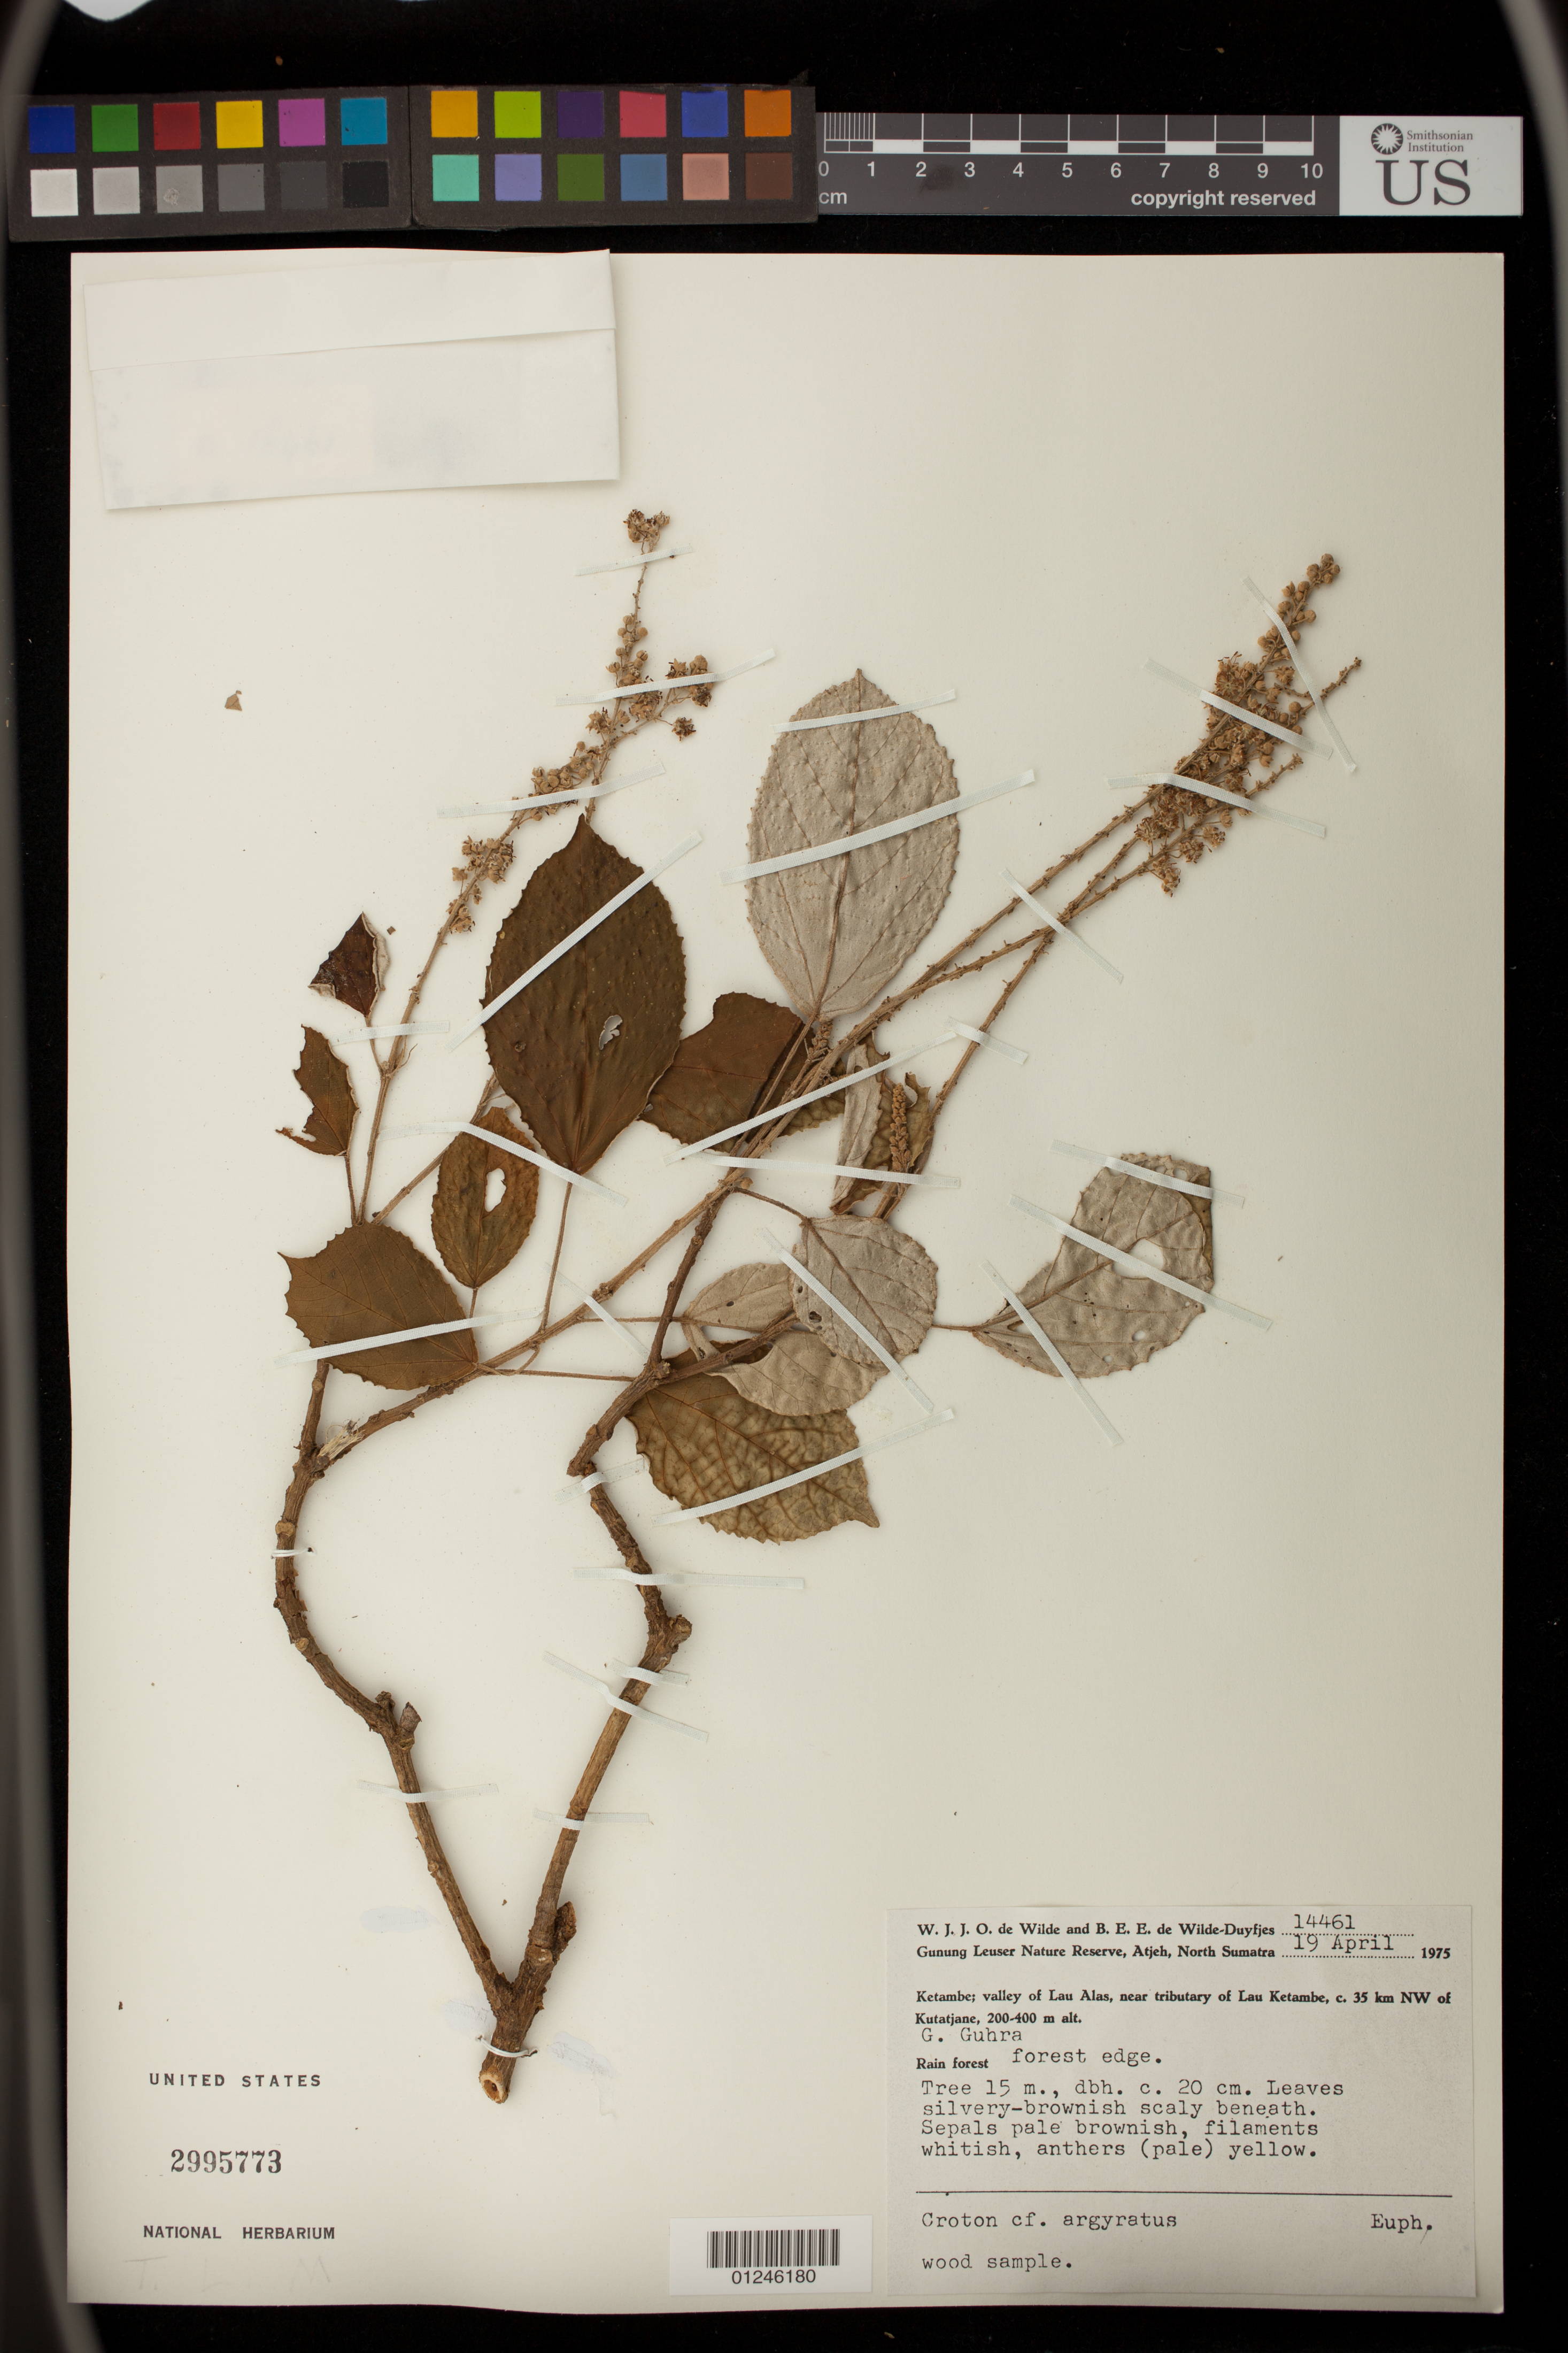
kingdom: Plantae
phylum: Tracheophyta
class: Magnoliopsida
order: Malpighiales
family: Euphorbiaceae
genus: Croton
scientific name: Croton argyratus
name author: Blume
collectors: W. J. de Wilde & B. E. de Wilde-Duyfjes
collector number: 14461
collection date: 1975-04-19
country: Indonesia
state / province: Sumatra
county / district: Aceh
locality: Gunung Leuser Nature Reserve, Atjeh.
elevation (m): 200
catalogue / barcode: US 2995773